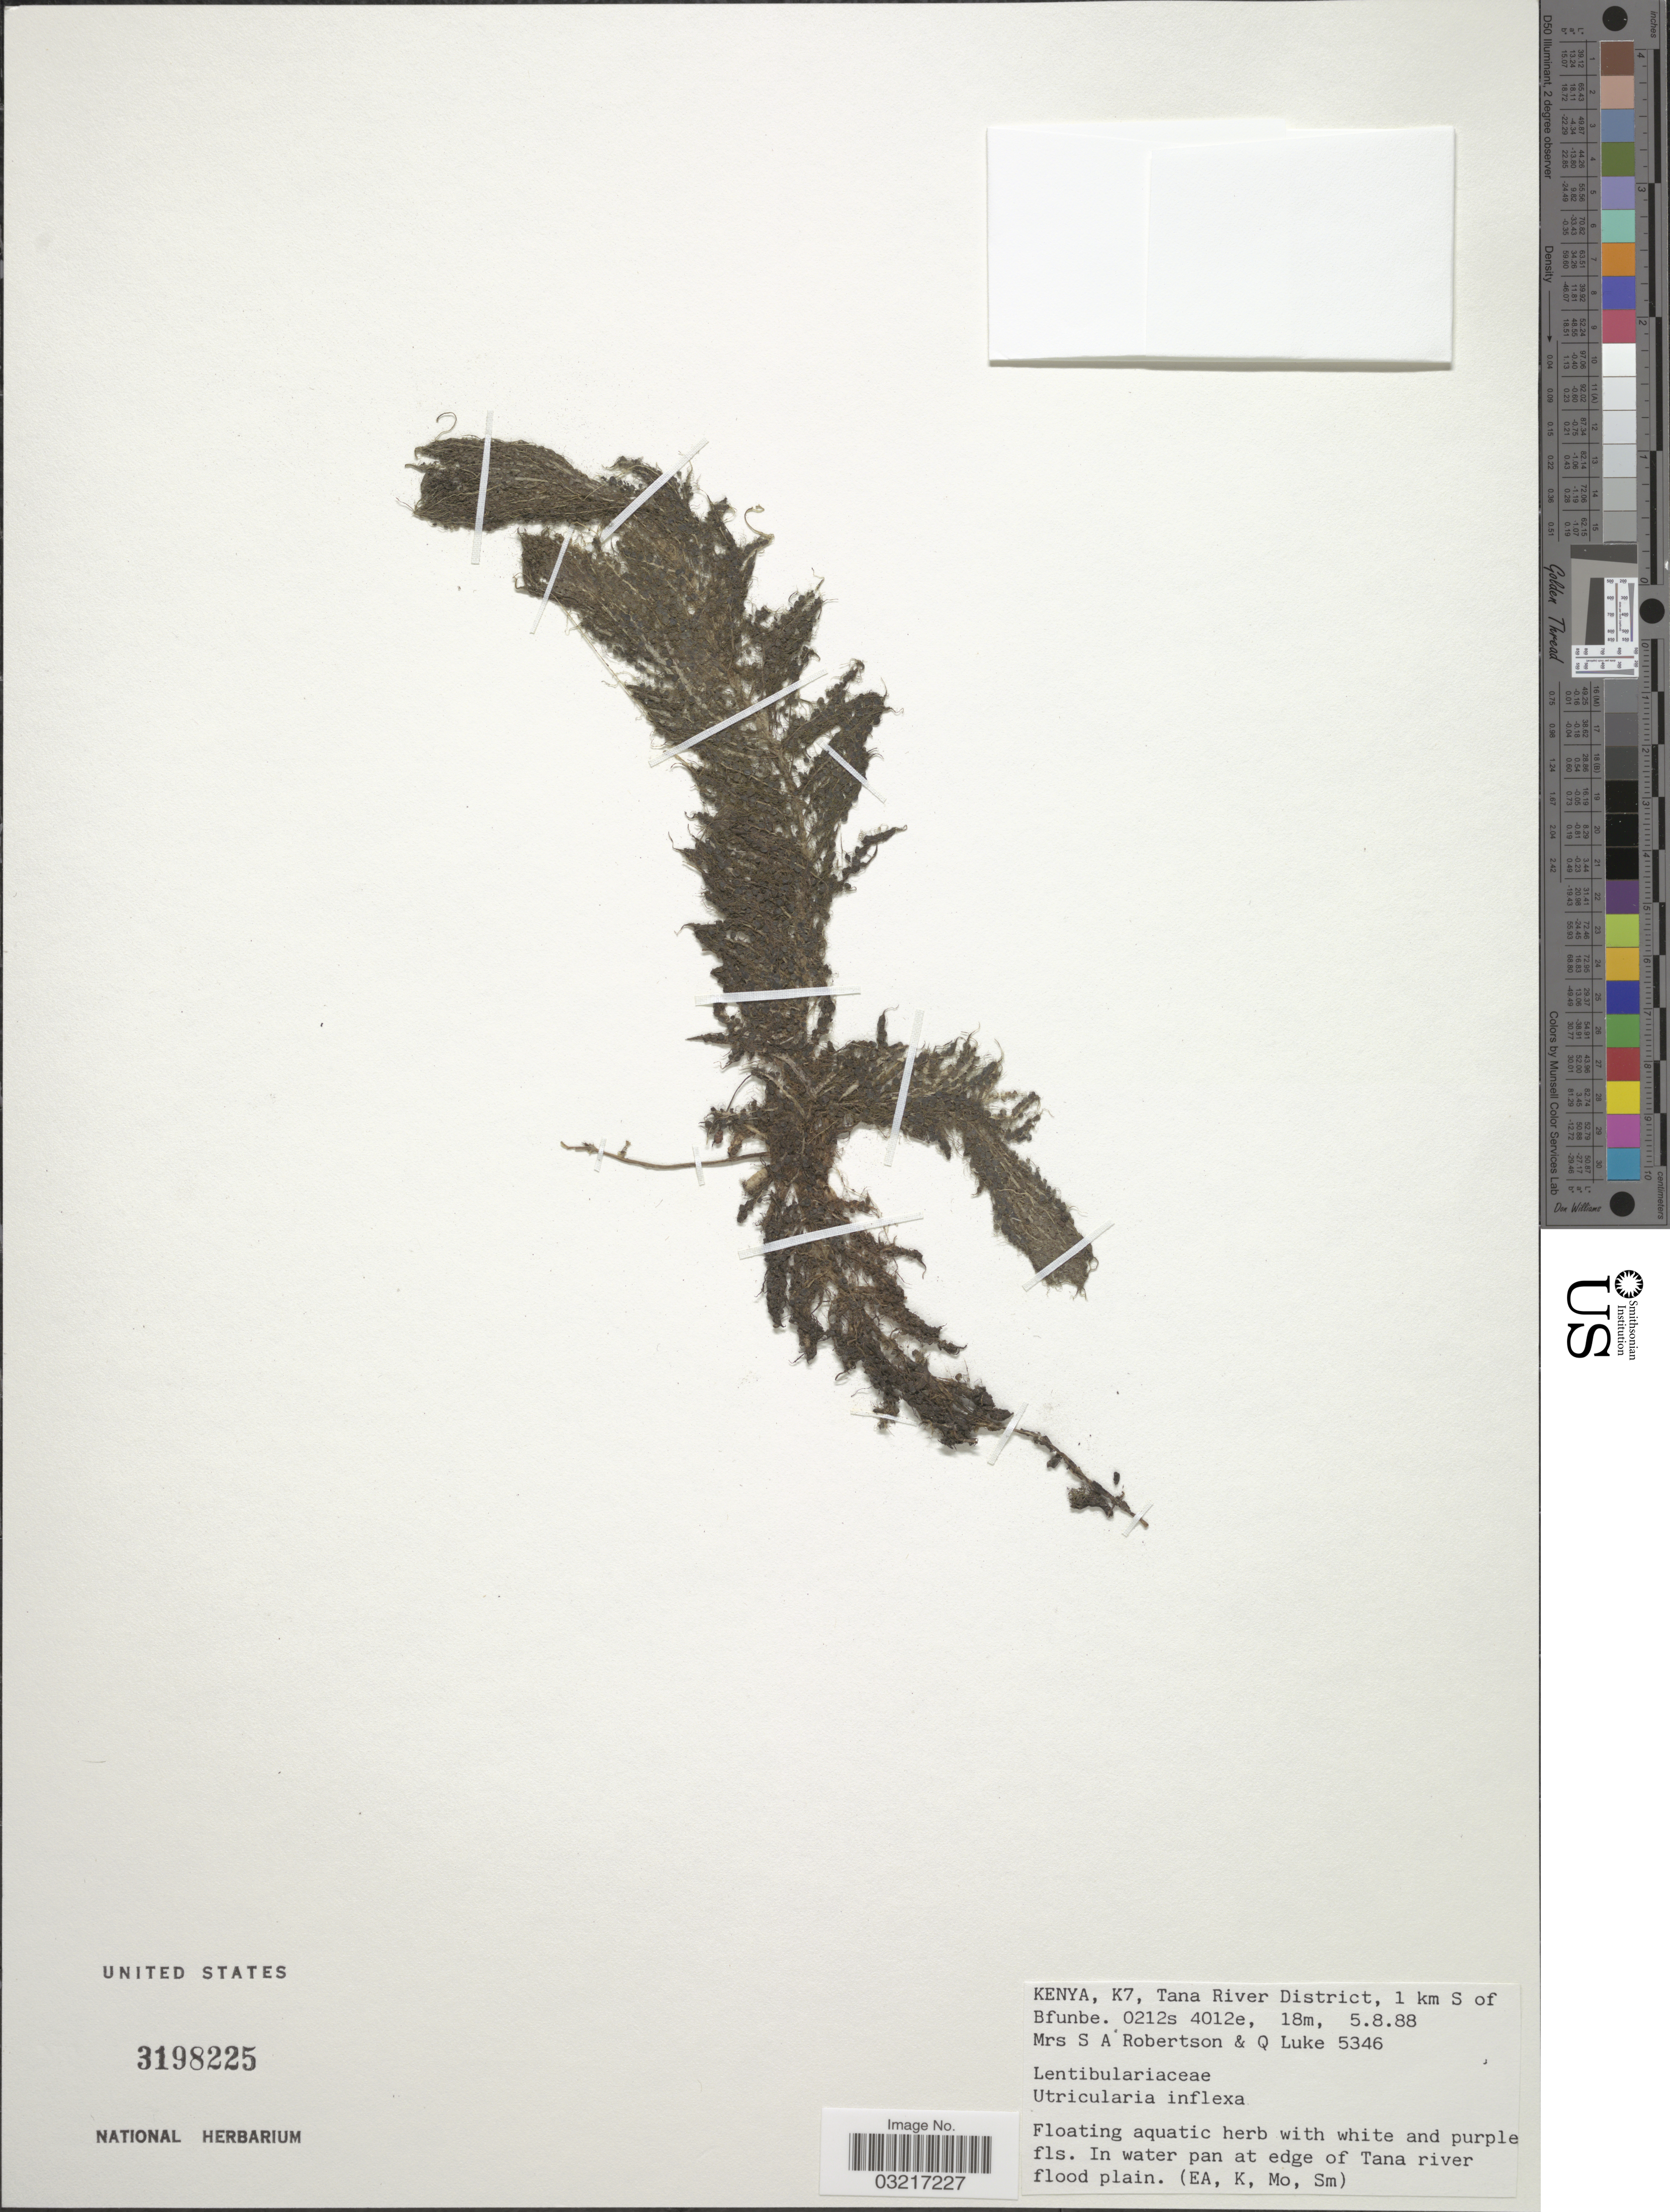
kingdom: Plantae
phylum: Tracheophyta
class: Magnoliopsida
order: Lamiales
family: Lentibulariaceae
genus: Utricularia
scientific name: Utricularia inflexa var. inflexa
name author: Forssk.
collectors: S. Robertson & Q. Luke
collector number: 5346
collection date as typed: Transcribed d/m/y: 5/8/88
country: Kenya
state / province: Tana River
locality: K6, Tana River District, 1 km S of Bfunbe.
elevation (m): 18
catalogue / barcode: US 3198225